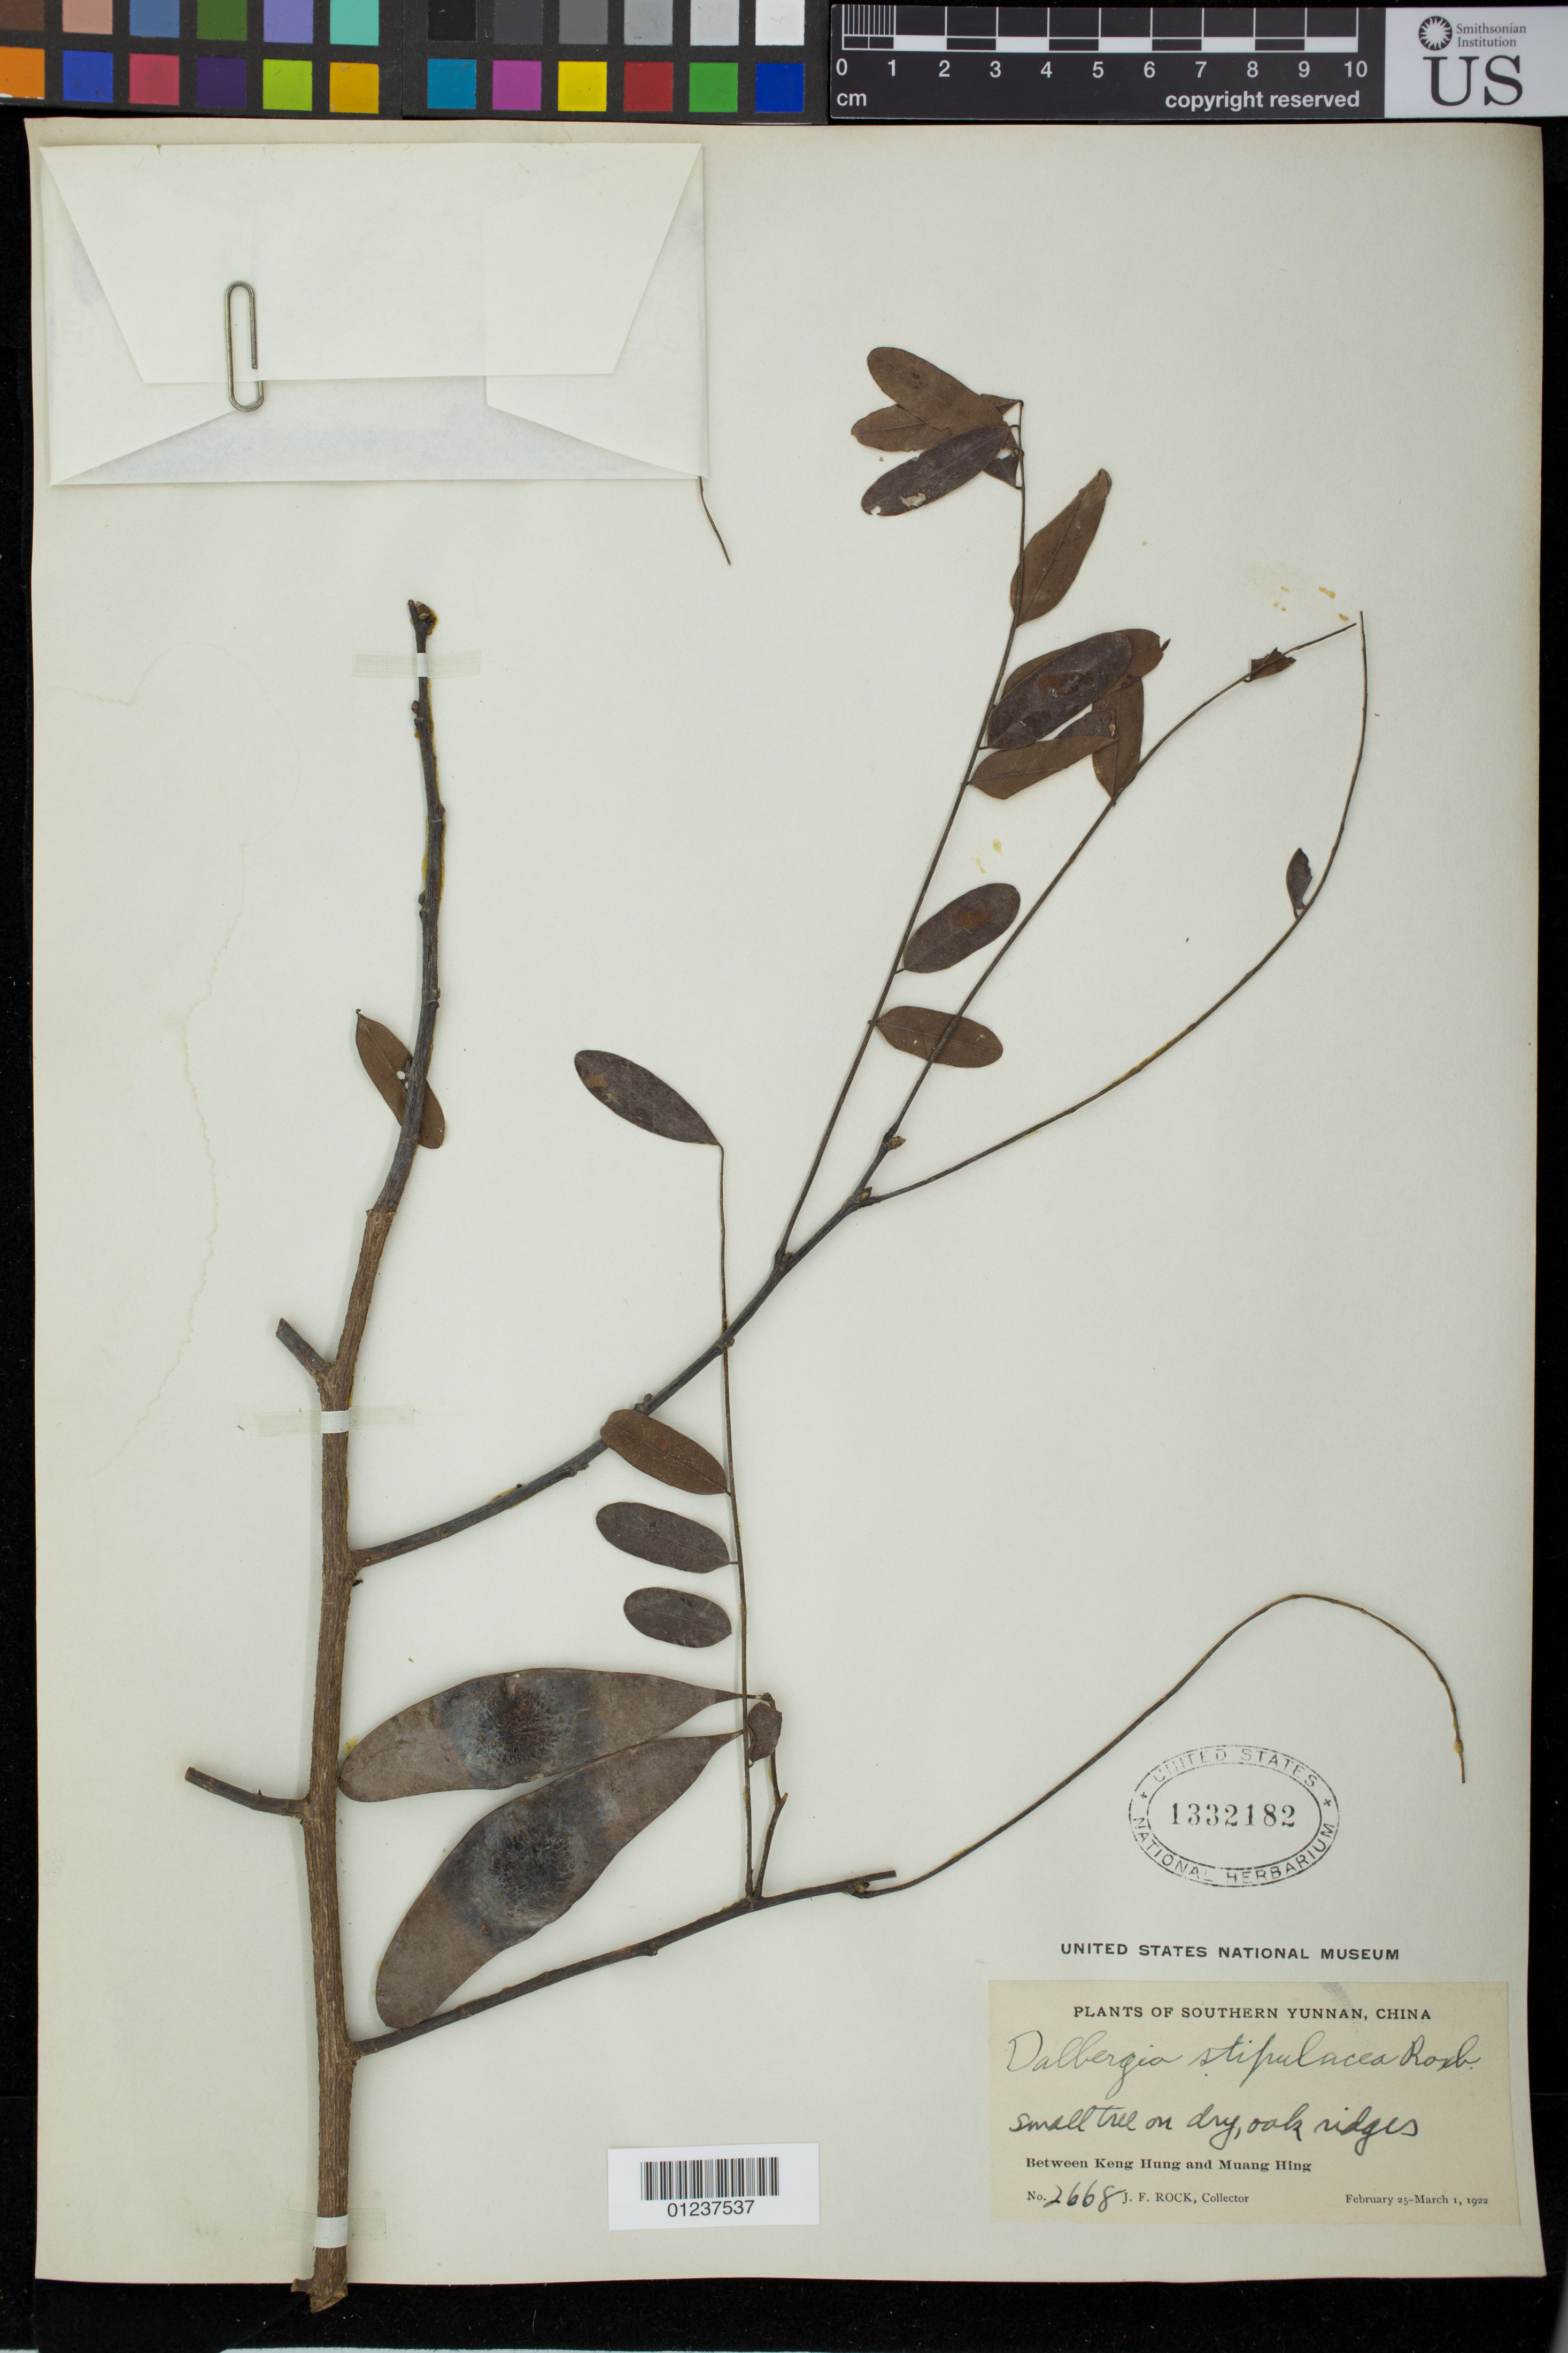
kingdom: Plantae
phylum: Tracheophyta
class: Magnoliopsida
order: Fabales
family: Fabaceae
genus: Dalbergia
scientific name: Dalbergia stipulacea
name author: Roxb.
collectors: J. F. Rock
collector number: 2668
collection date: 1922-02-25/1922-03-01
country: China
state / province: Yunnan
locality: Between Keng Hung and Muang Hing, small tree on dry, oak ridges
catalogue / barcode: US 1332182